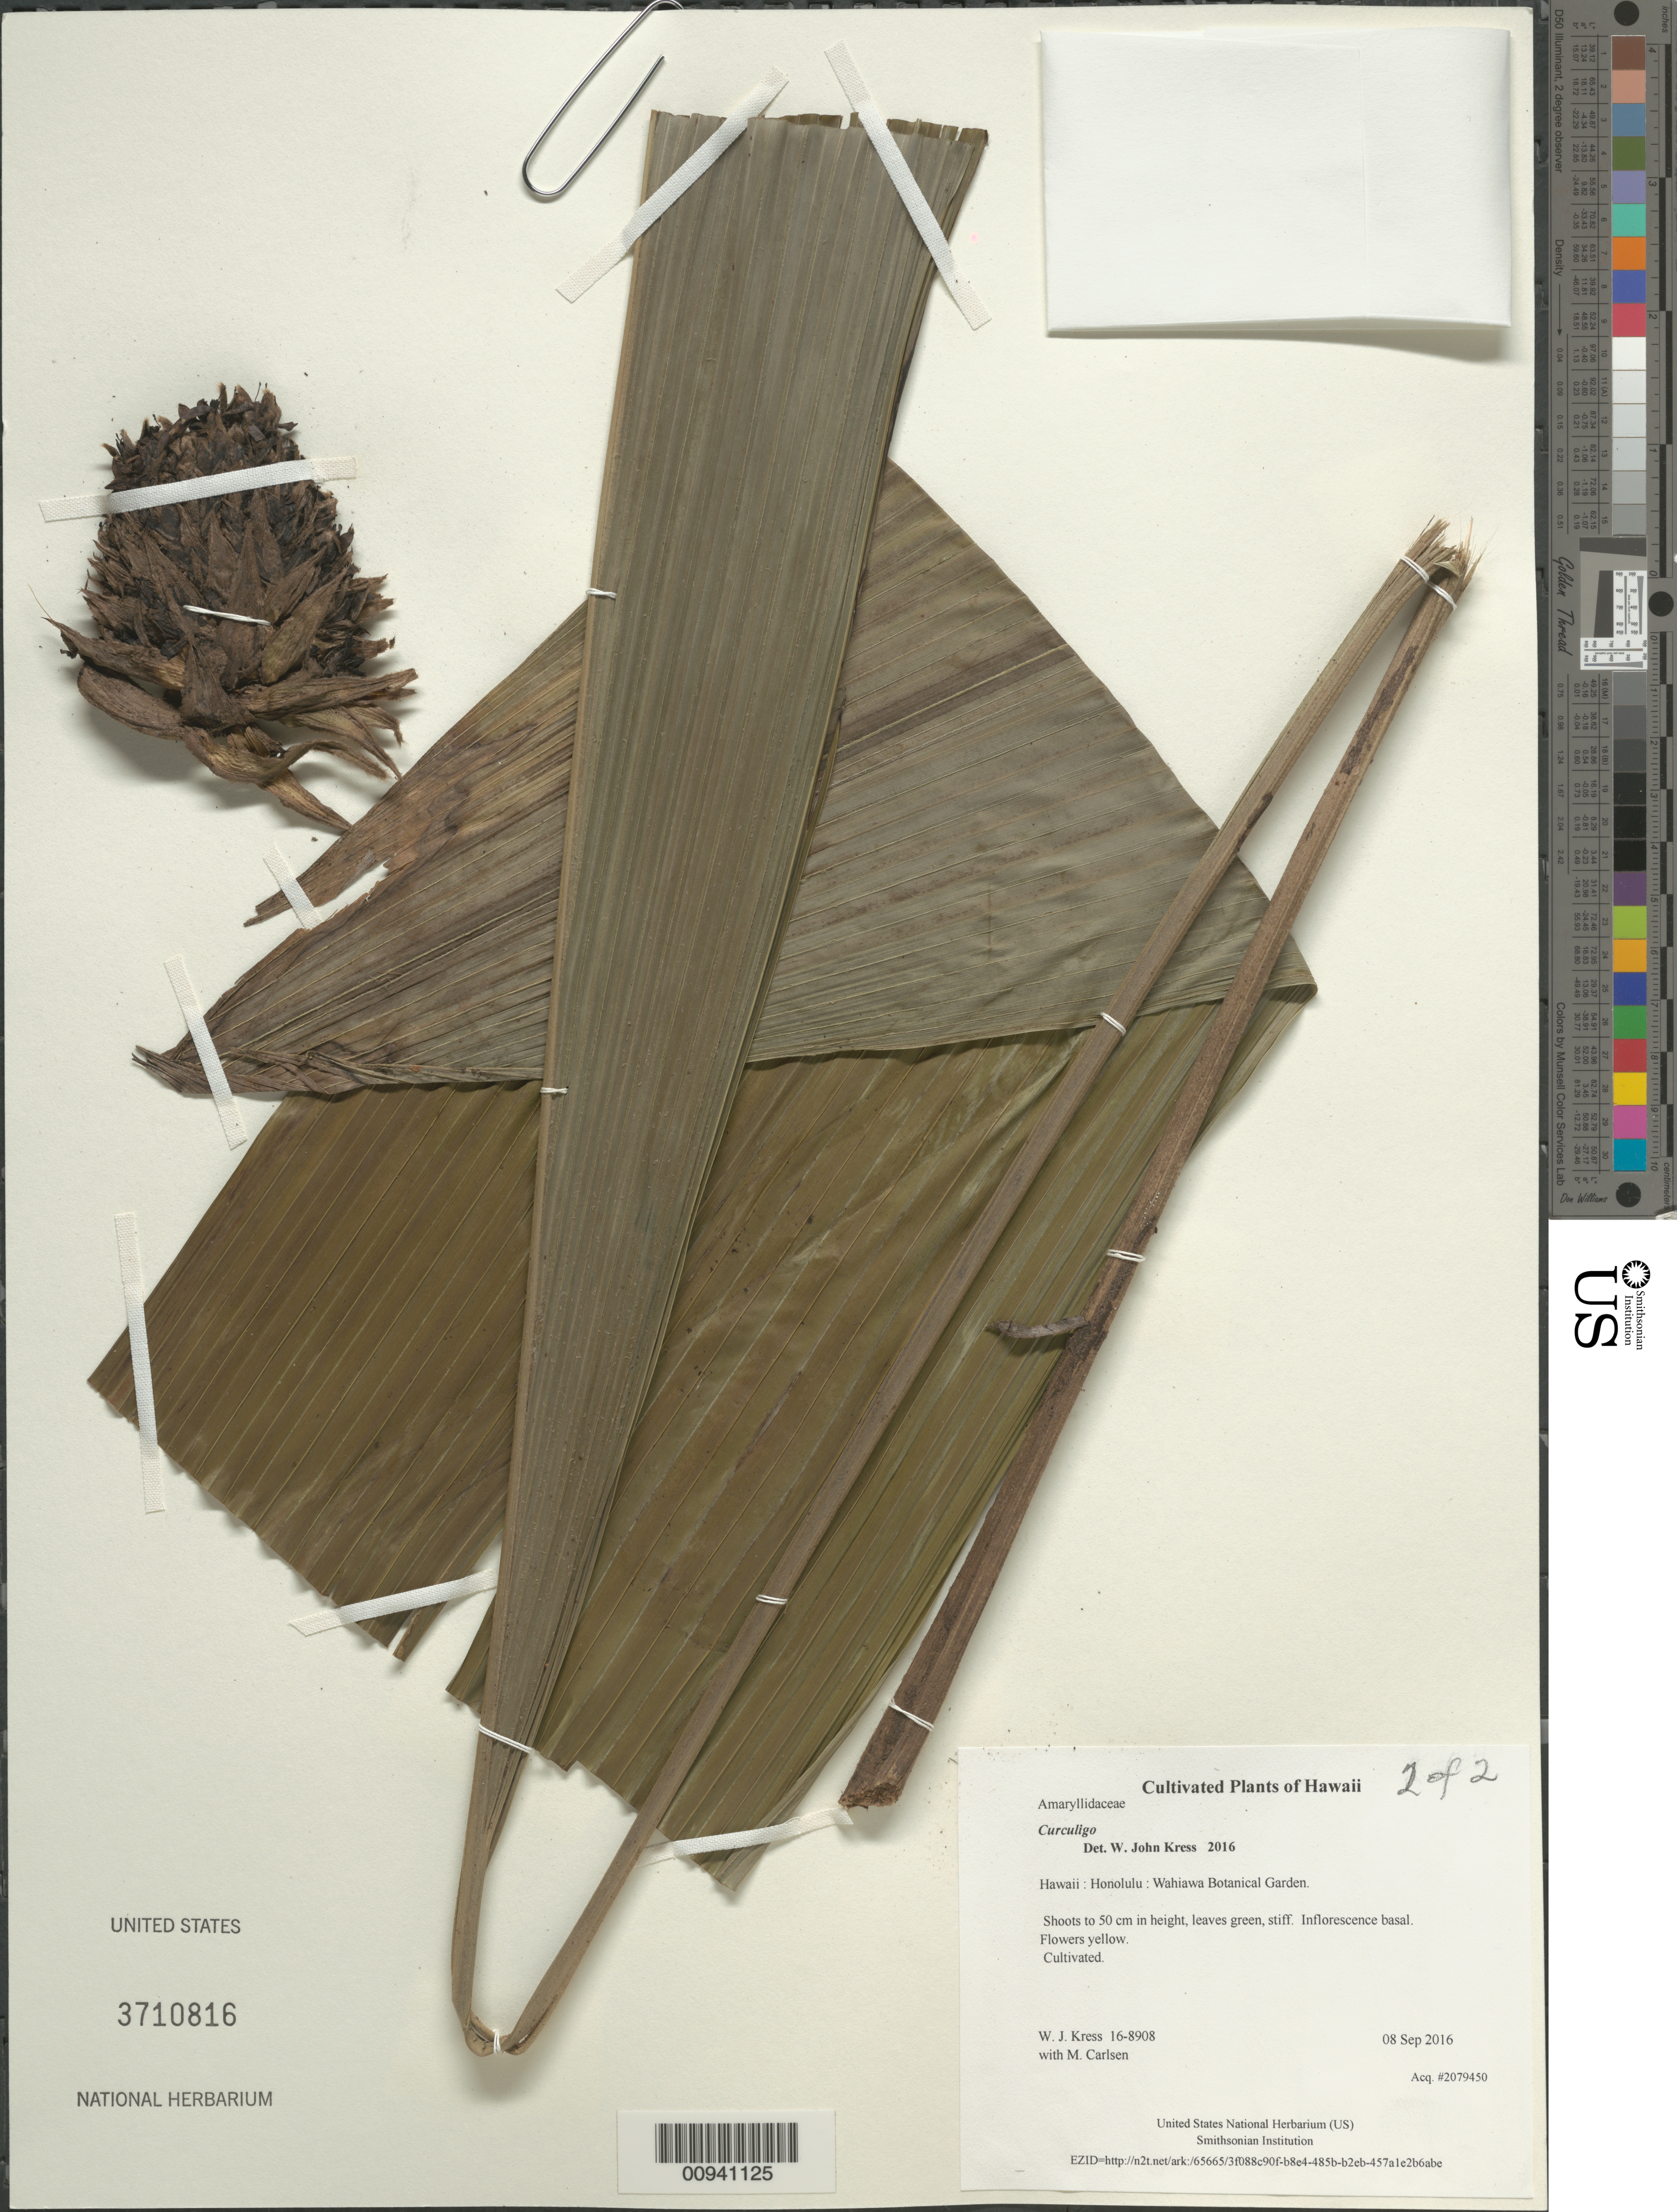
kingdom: Plantae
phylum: Tracheophyta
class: Liliopsida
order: Asparagales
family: Hypoxidaceae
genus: Curculigo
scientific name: Curculigo sp.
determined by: Kress, W. J., (US), Smithsonian Institution - National Museum of Natural History (UNITED STATES)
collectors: W. J. Kress & M. M. Carlsen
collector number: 16-8908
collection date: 2016-09-08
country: United States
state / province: Hawaii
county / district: Honolulu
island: Oahu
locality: Wahiawa Botanical Garden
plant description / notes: Frozen tissue stored in Biorepository at AG5NN88; dried tissue stored at AG5NN87.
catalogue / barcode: US 3710816